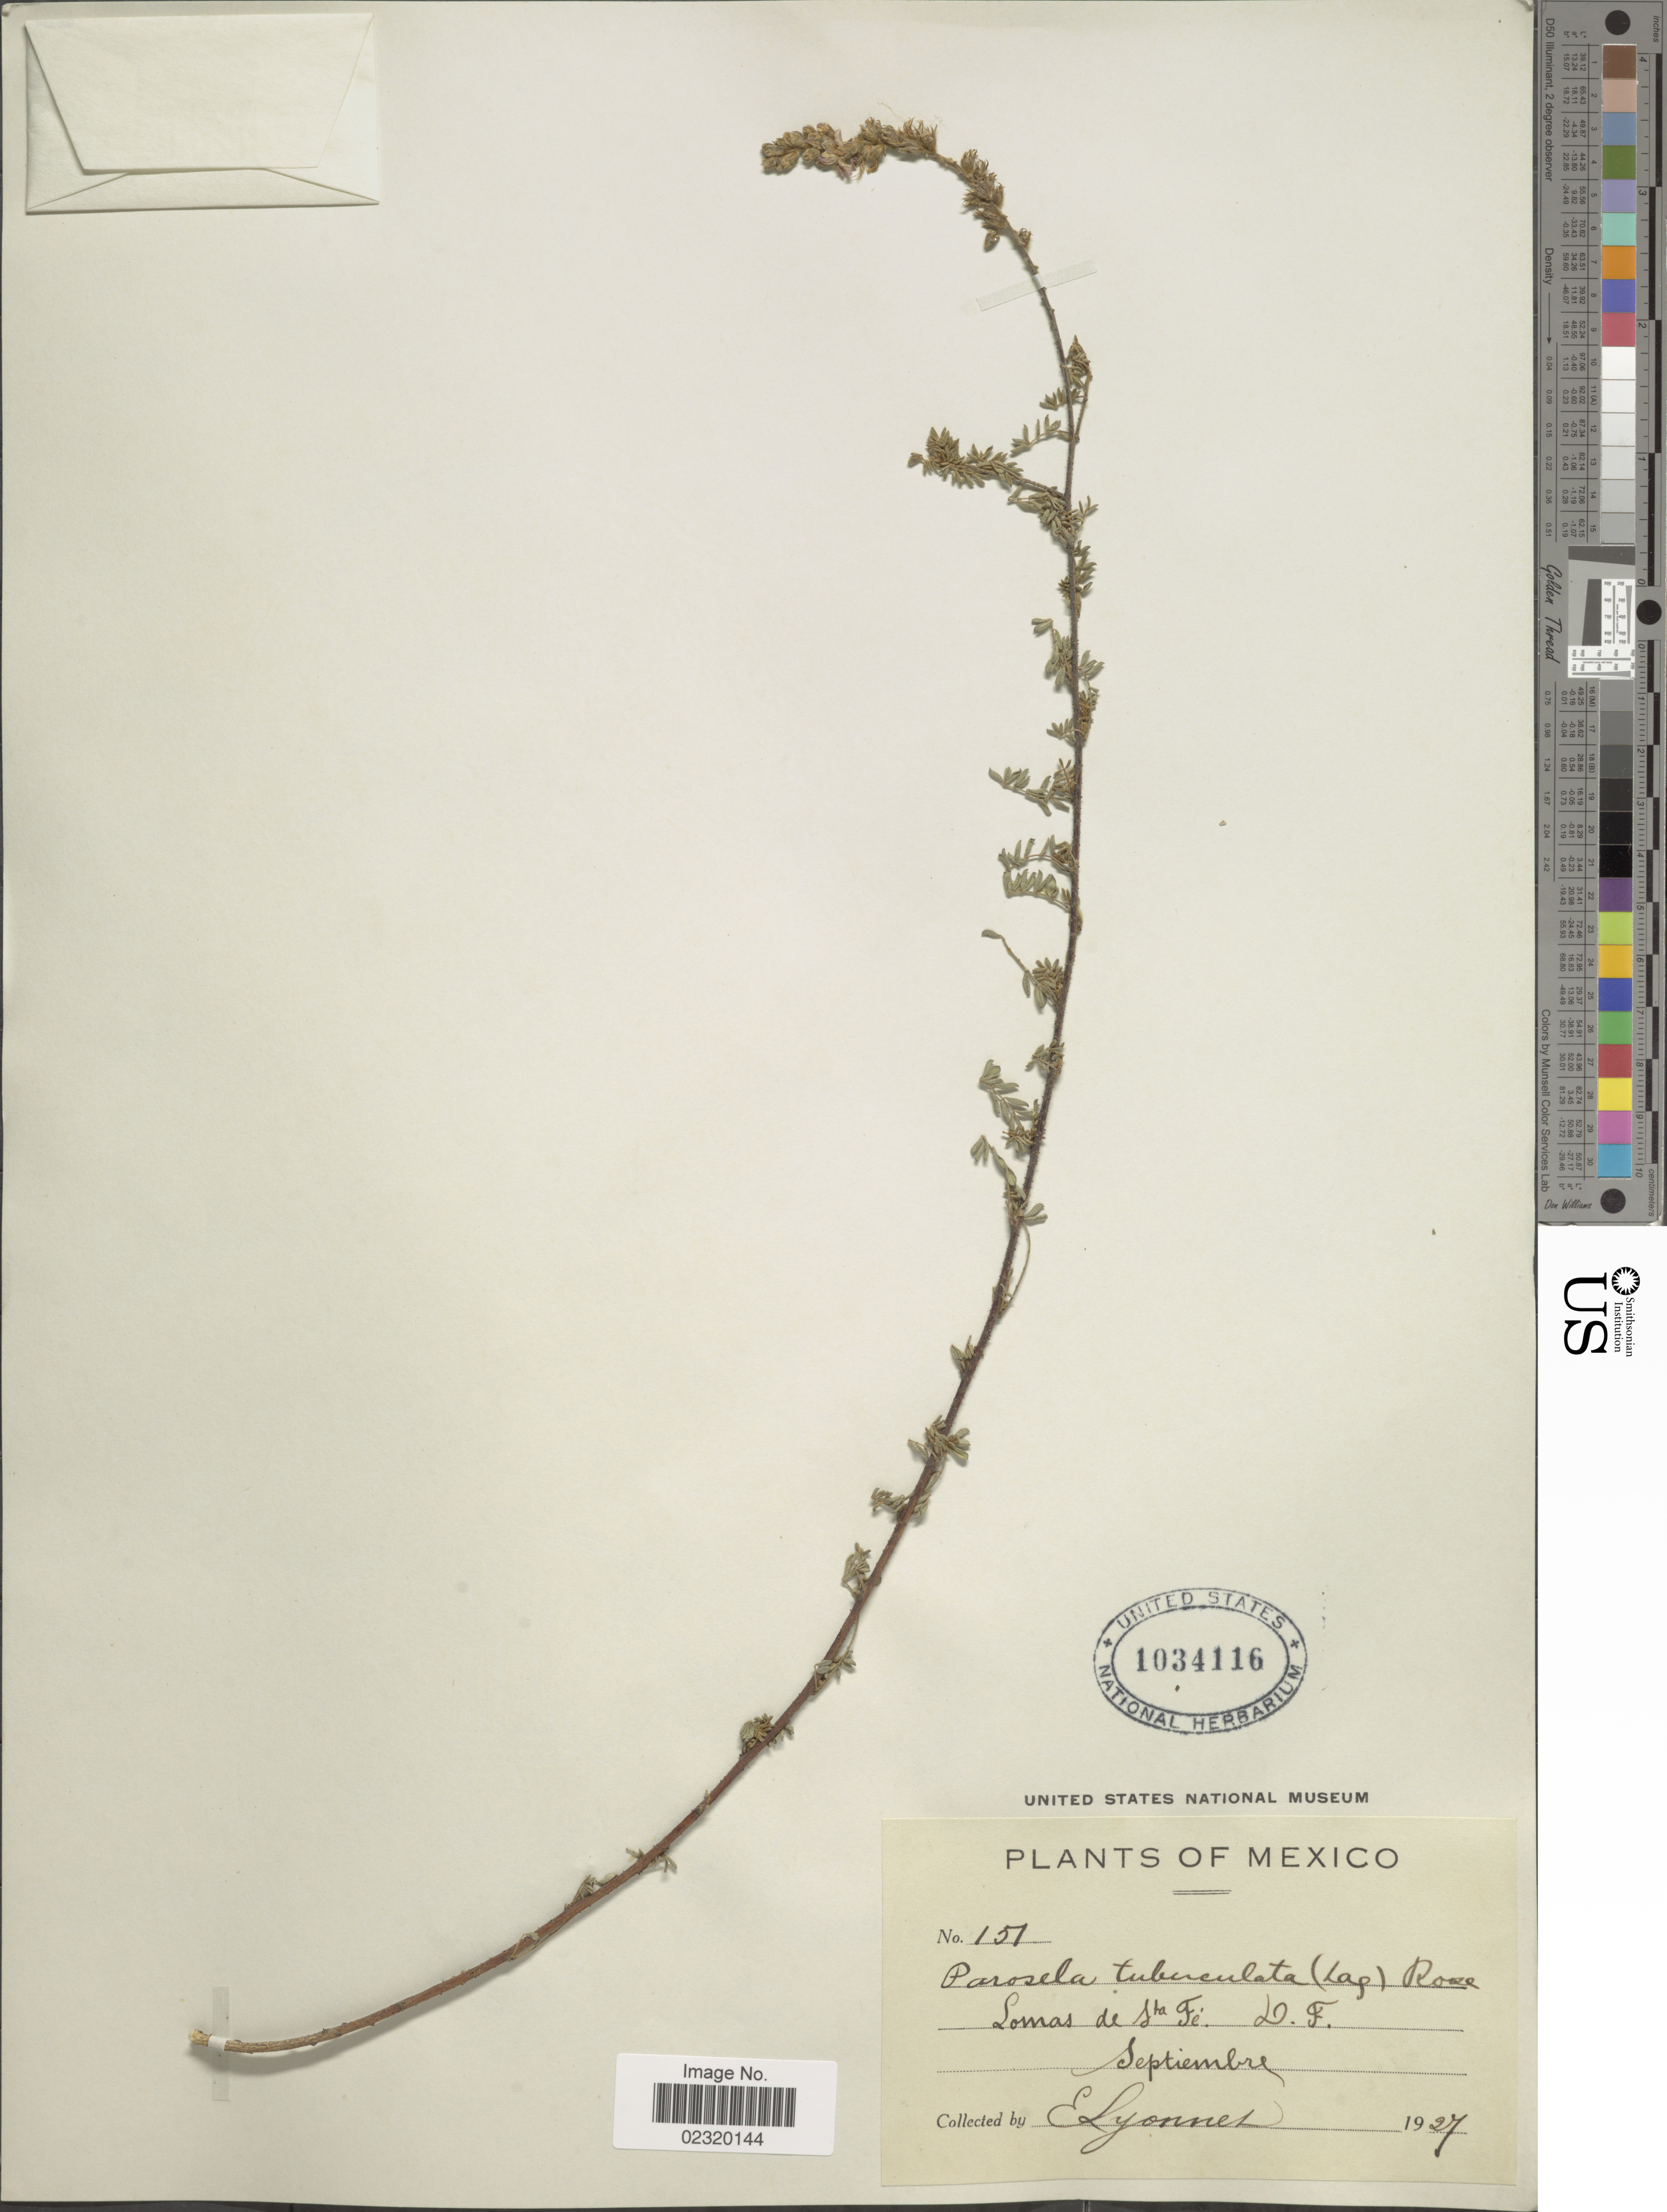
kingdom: Plantae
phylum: Tracheophyta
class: Magnoliopsida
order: Fabales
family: Fabaceae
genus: Dalea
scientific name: Dalea tuberculata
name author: Lag.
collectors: E. Lyonnet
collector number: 151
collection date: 1927-09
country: Mexico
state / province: Distrito Federal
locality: Lomas de Sta Fe.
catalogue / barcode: US 1034116